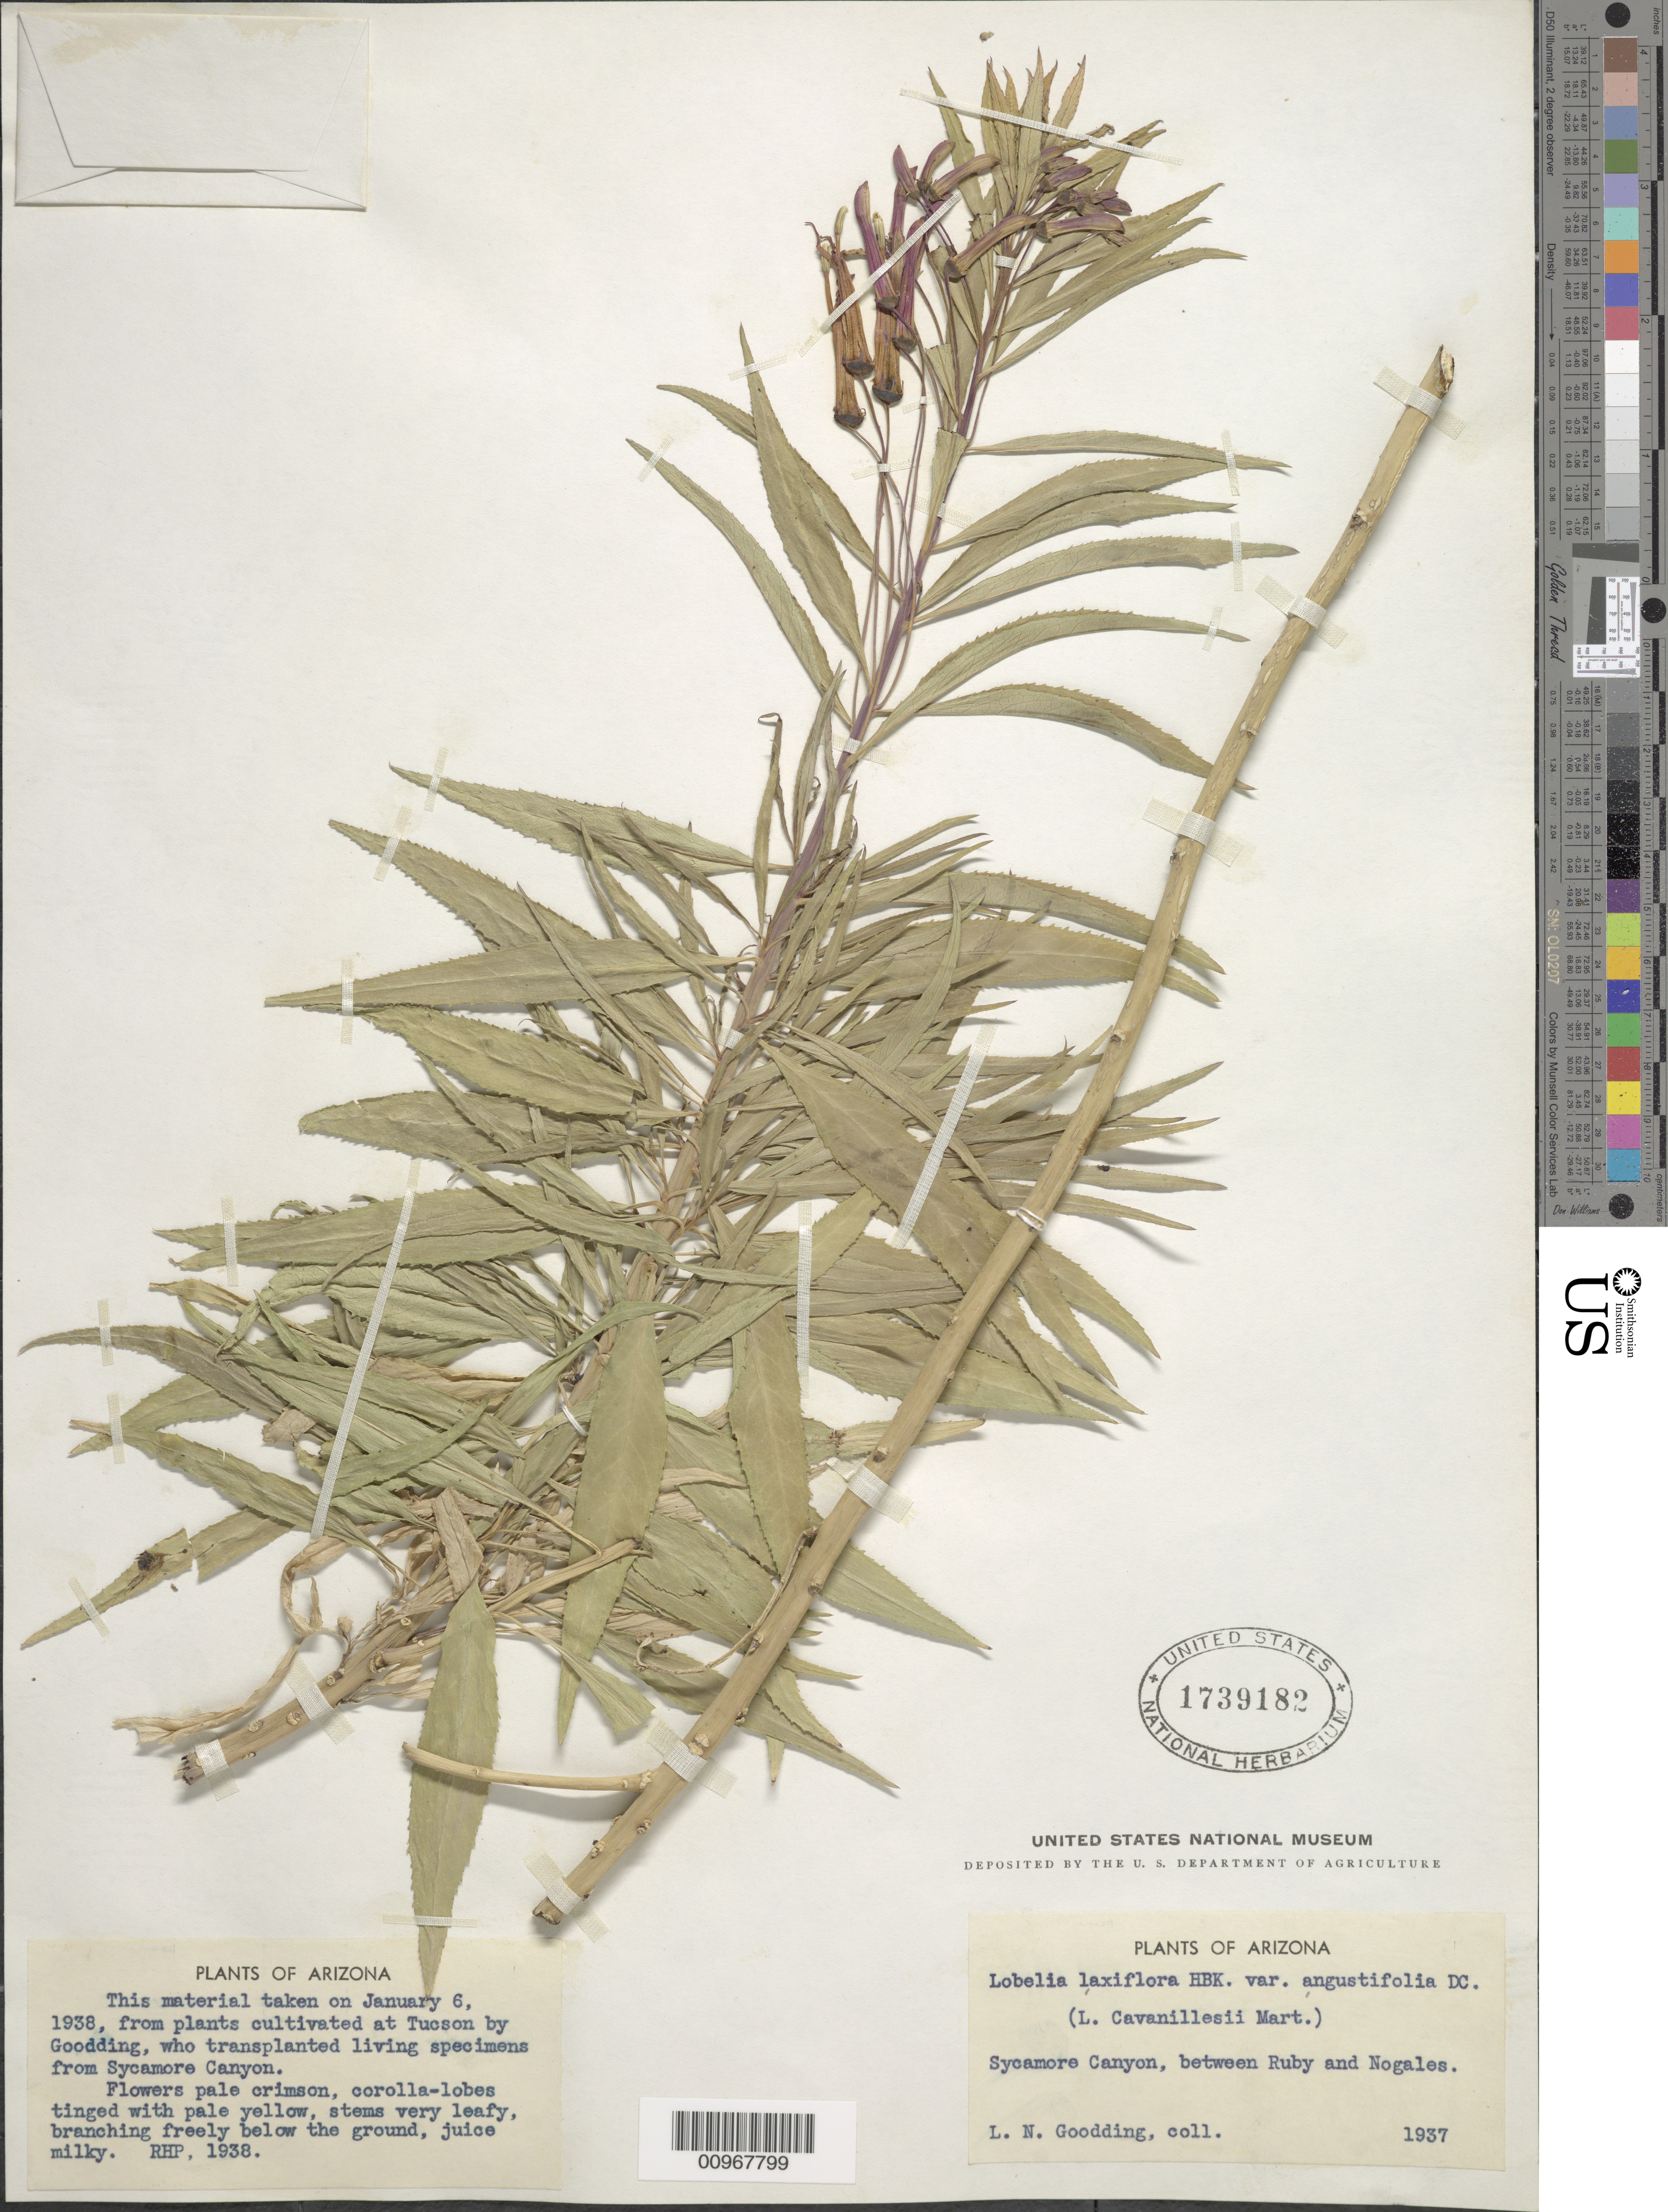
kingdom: Plantae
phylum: Tracheophyta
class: Magnoliopsida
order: Asterales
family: Campanulaceae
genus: Lobelia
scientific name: Lobelia laxiflora subsp. angustifolia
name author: (A. DC.) Eakes & Lammers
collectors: L. N. Goodding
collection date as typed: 1937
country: United States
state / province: Arizona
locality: Sycamore Canyon, between Ruby and Nogales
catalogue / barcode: US 1739182